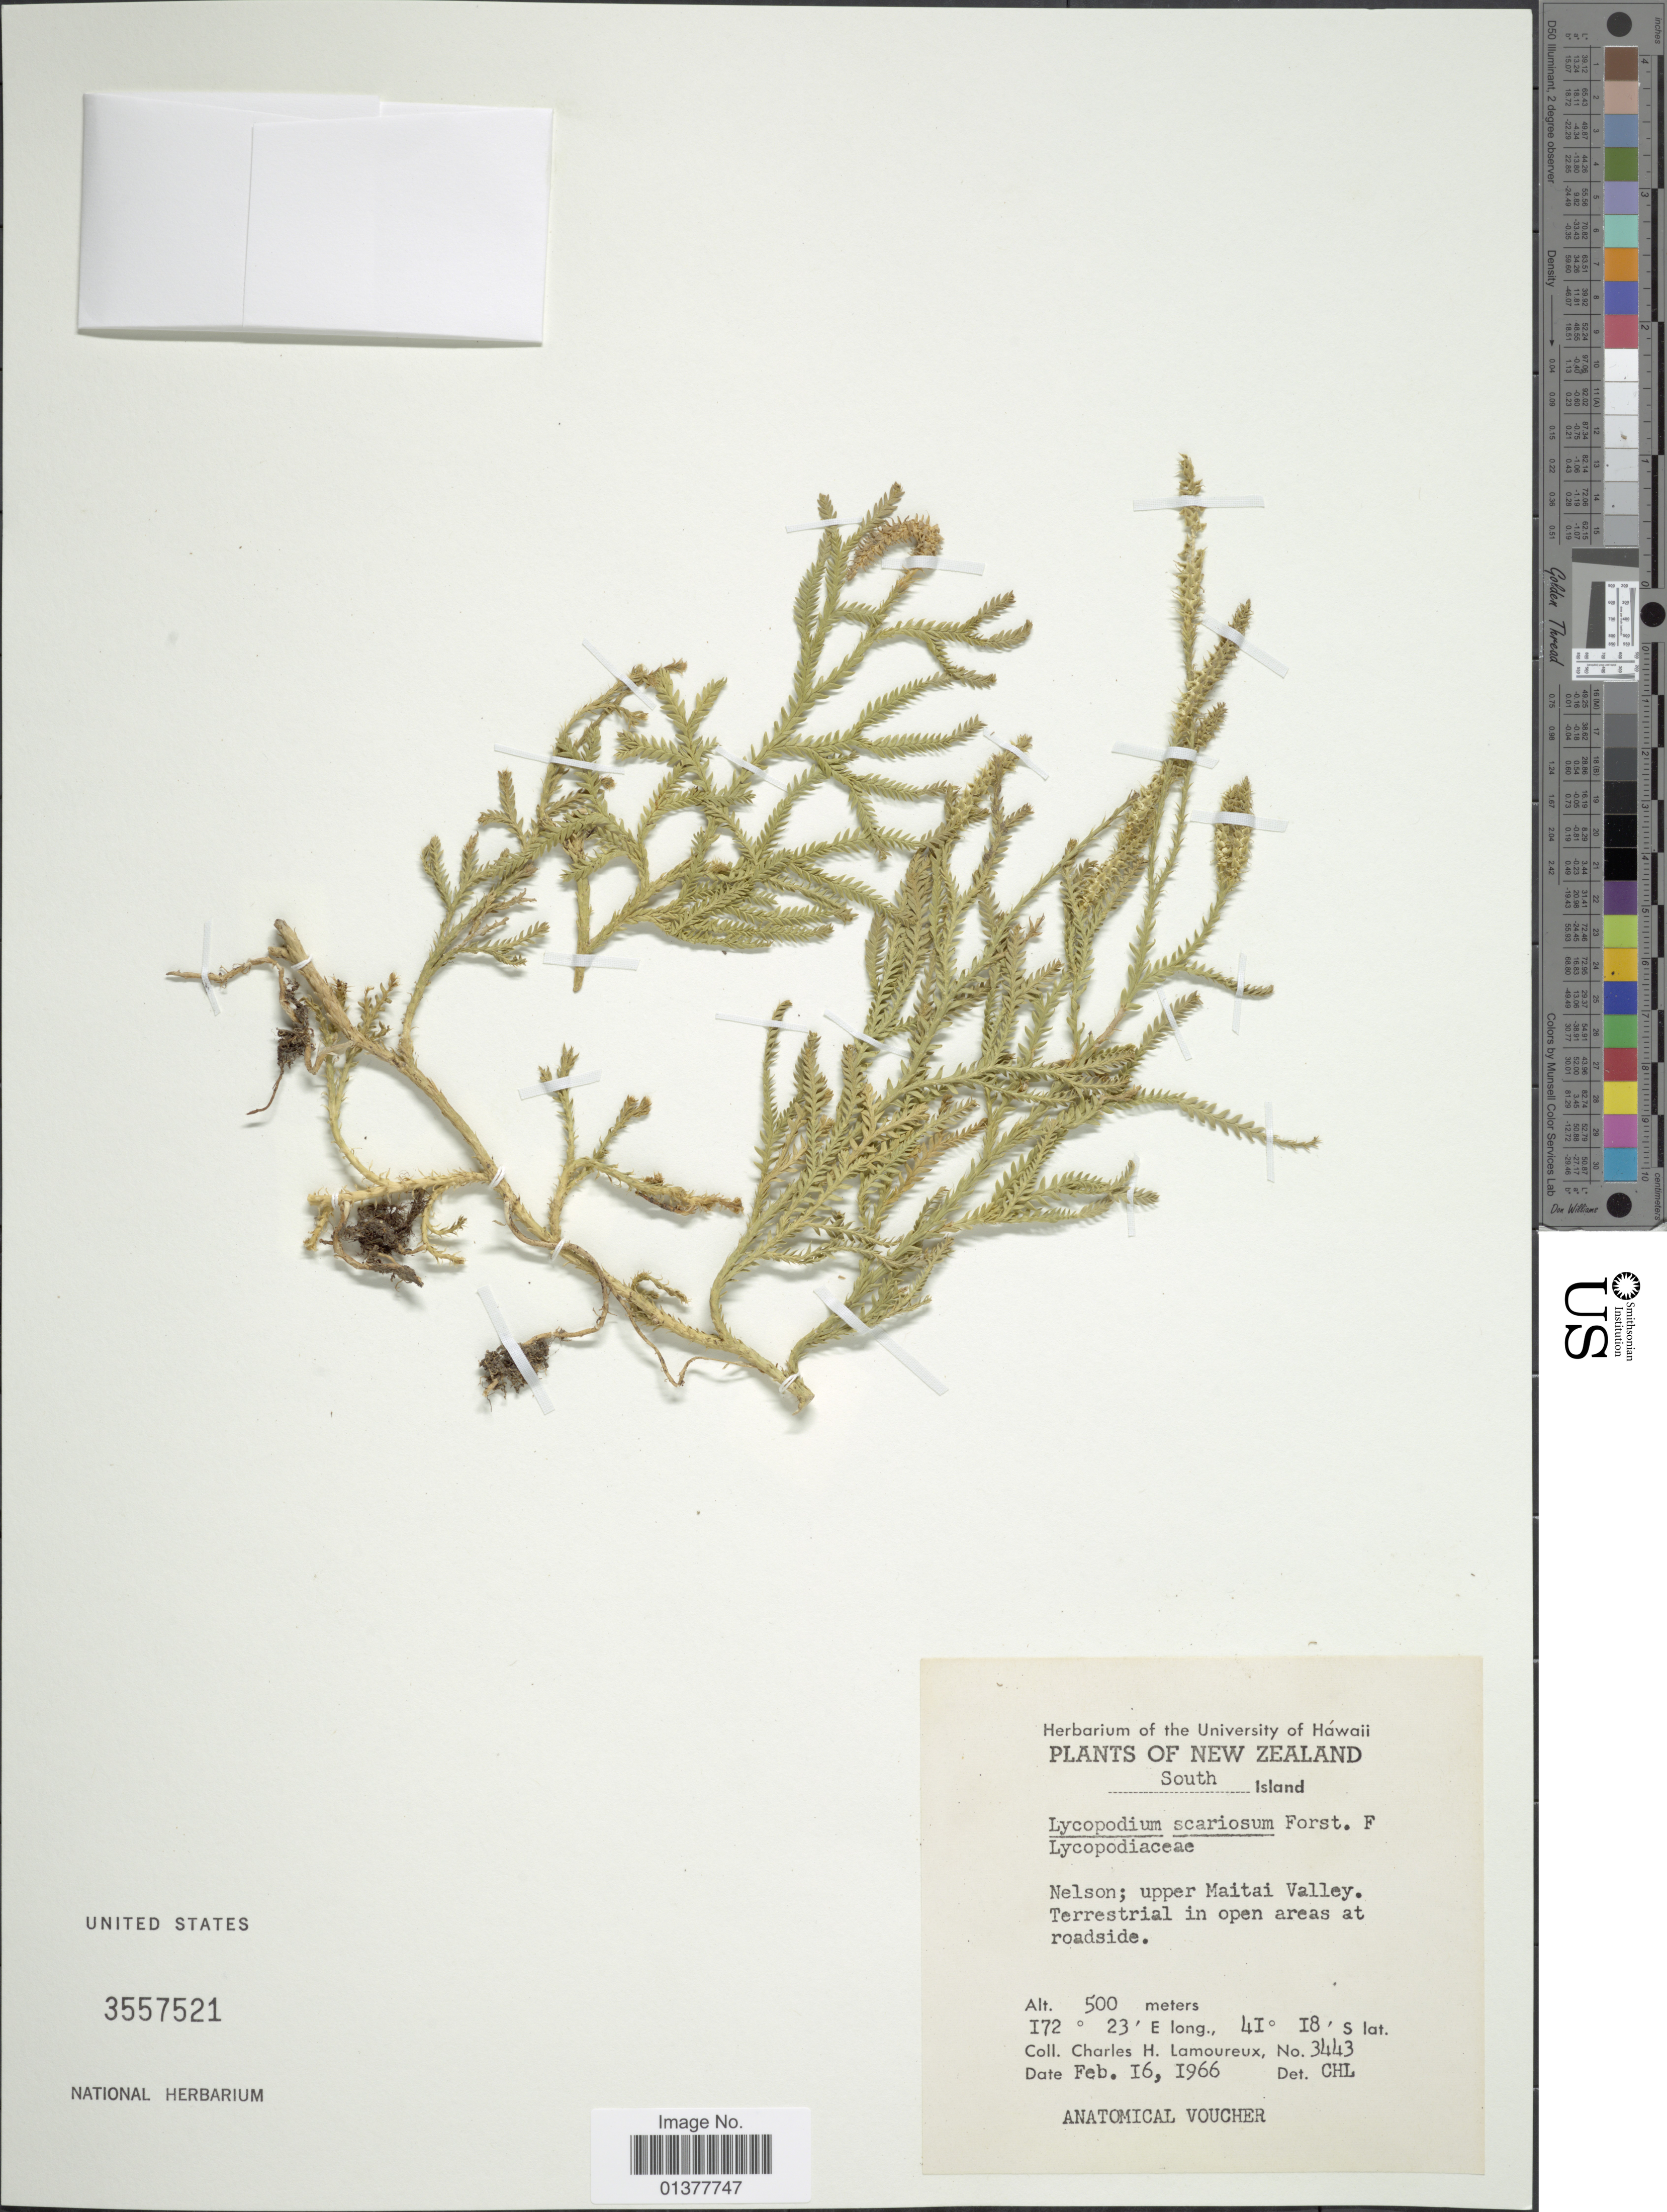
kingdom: Plantae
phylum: Tracheophyta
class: Lycopodiopsida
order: Lycopodiales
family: Lycopodiaceae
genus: Diphasium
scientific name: Diphasium scariosum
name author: (G. Forst.) Rothm.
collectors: C. H. Lamoureux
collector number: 3443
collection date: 1966-02-16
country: New Zealand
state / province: Nelson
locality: Upper Maitai Valley, Terrestrial in open areas at roadside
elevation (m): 500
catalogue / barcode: US 3557521